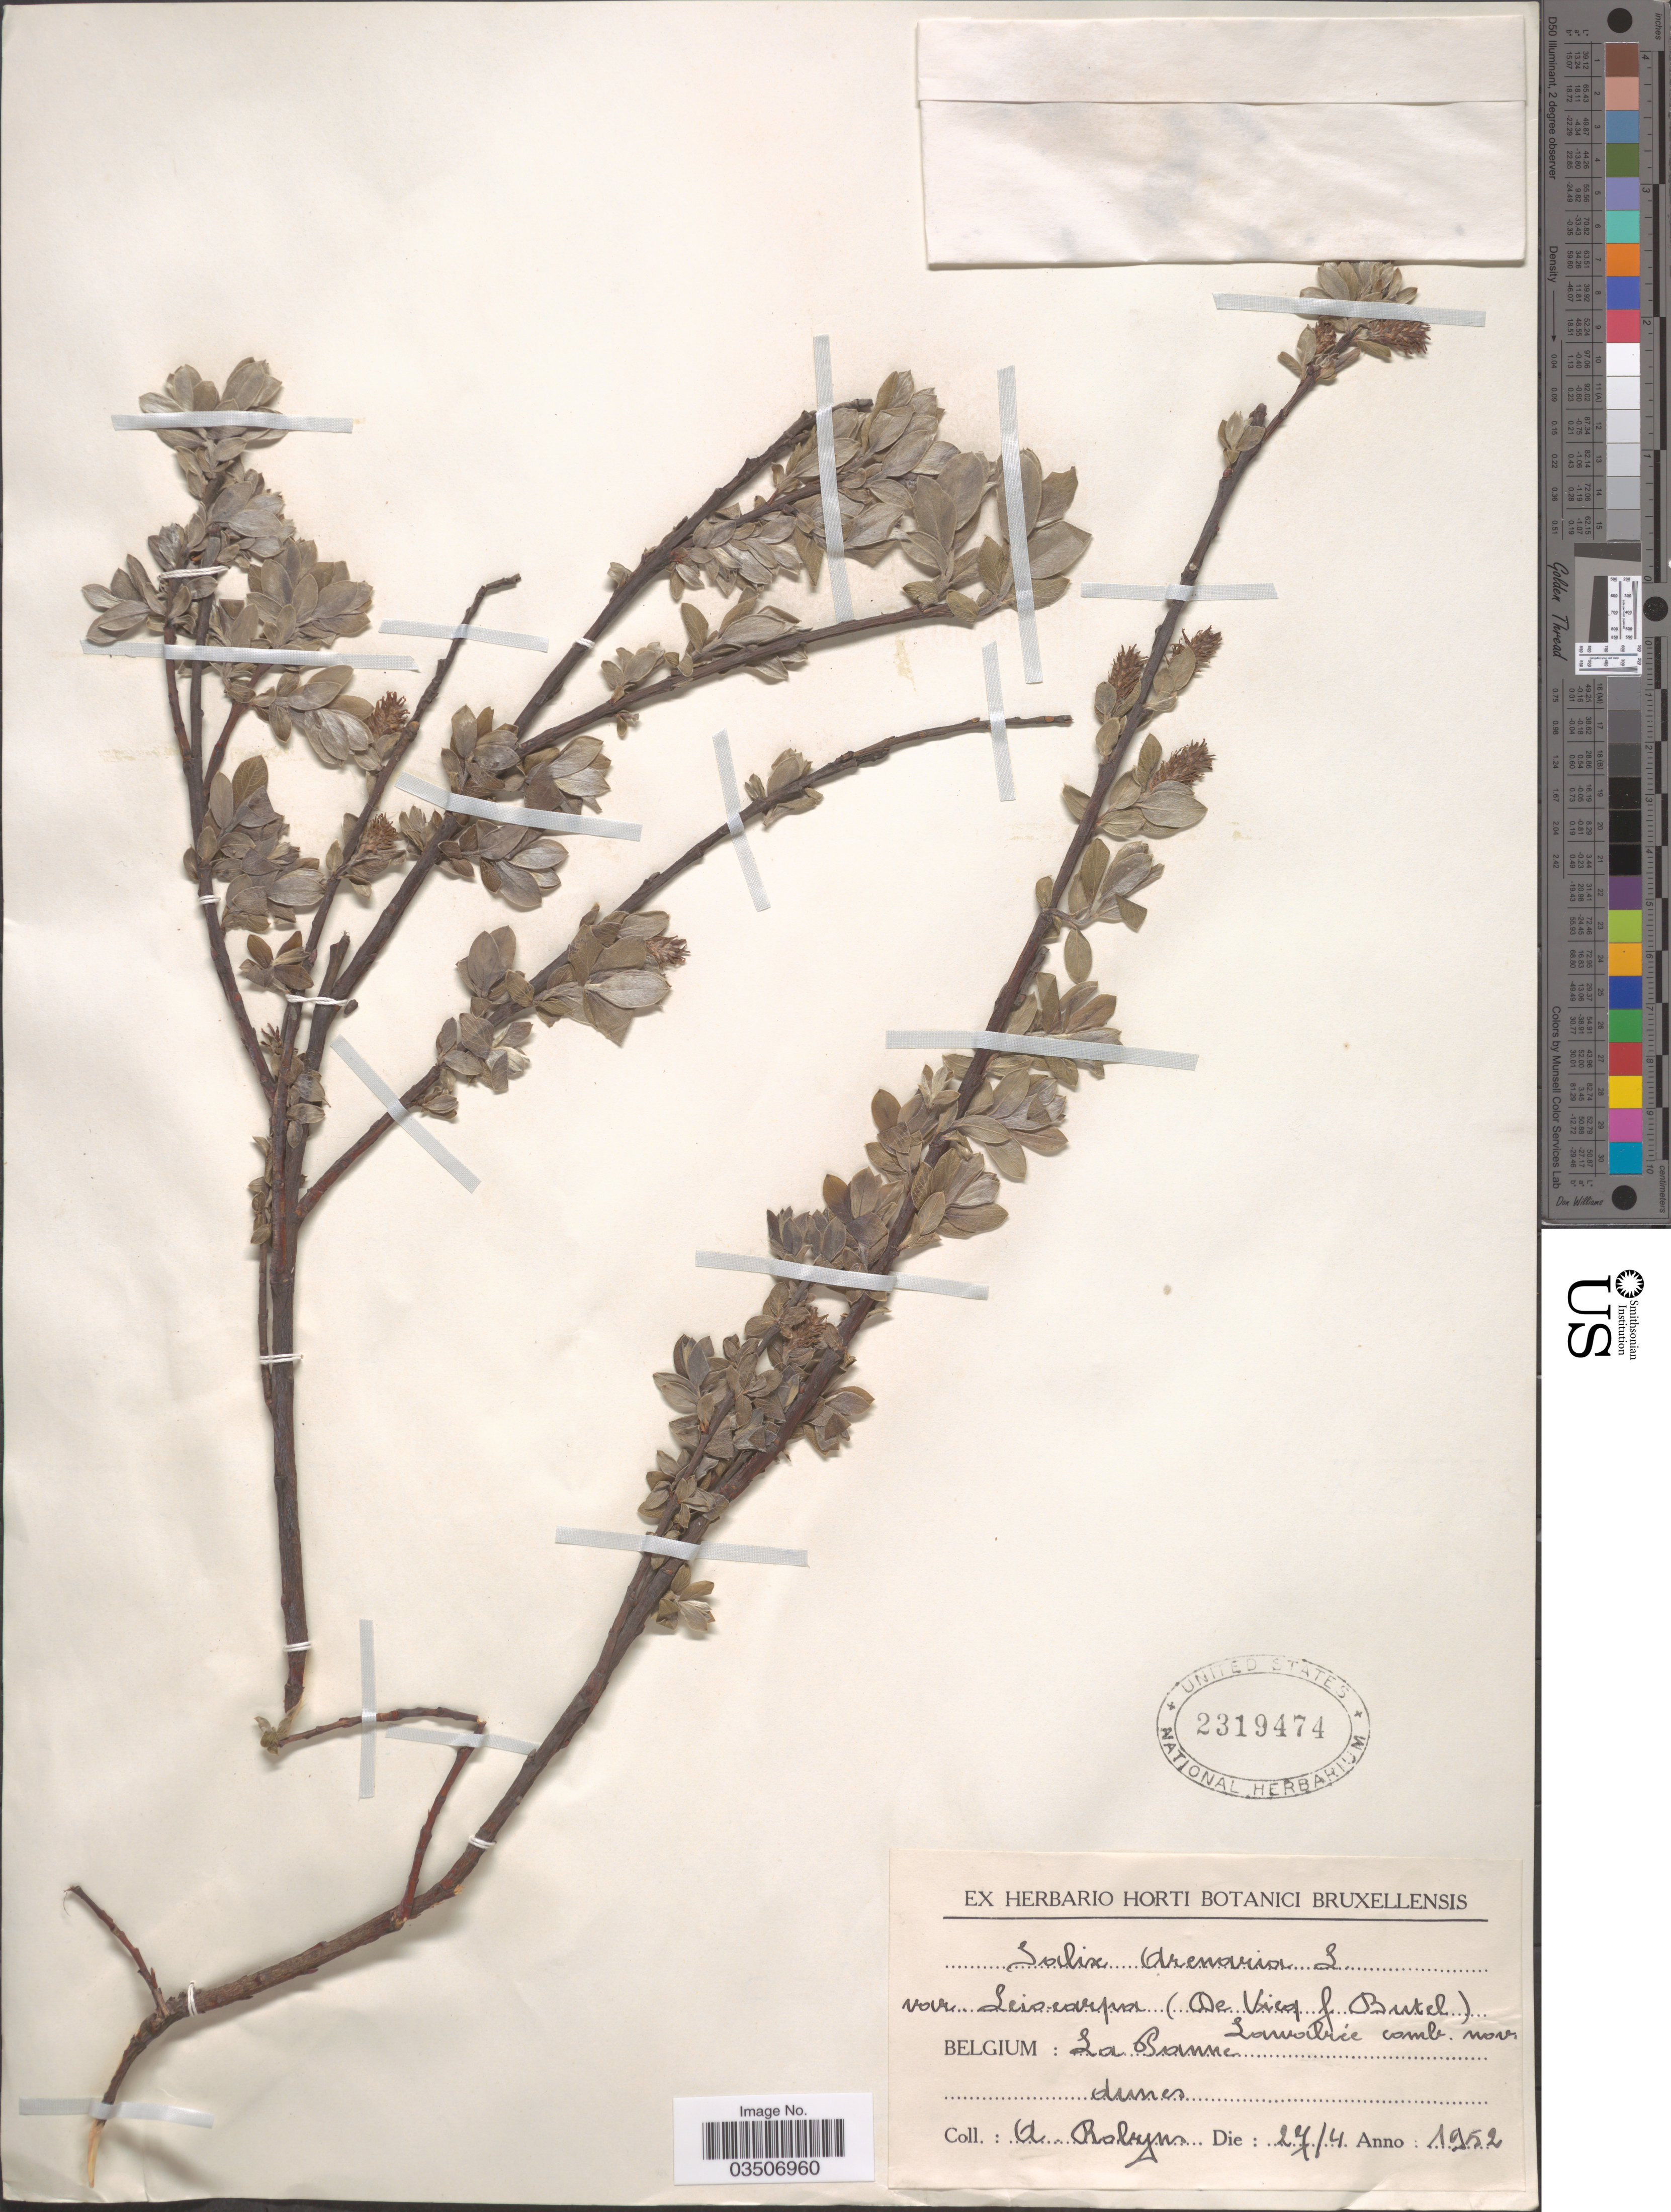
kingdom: Plantae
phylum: Tracheophyta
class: Magnoliopsida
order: Malpighiales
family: Salicaceae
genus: Salix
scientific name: Salix arenaria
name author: L.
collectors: A. Robyns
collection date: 1952-04-27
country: Belgium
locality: La Panne.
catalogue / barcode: US 2319474